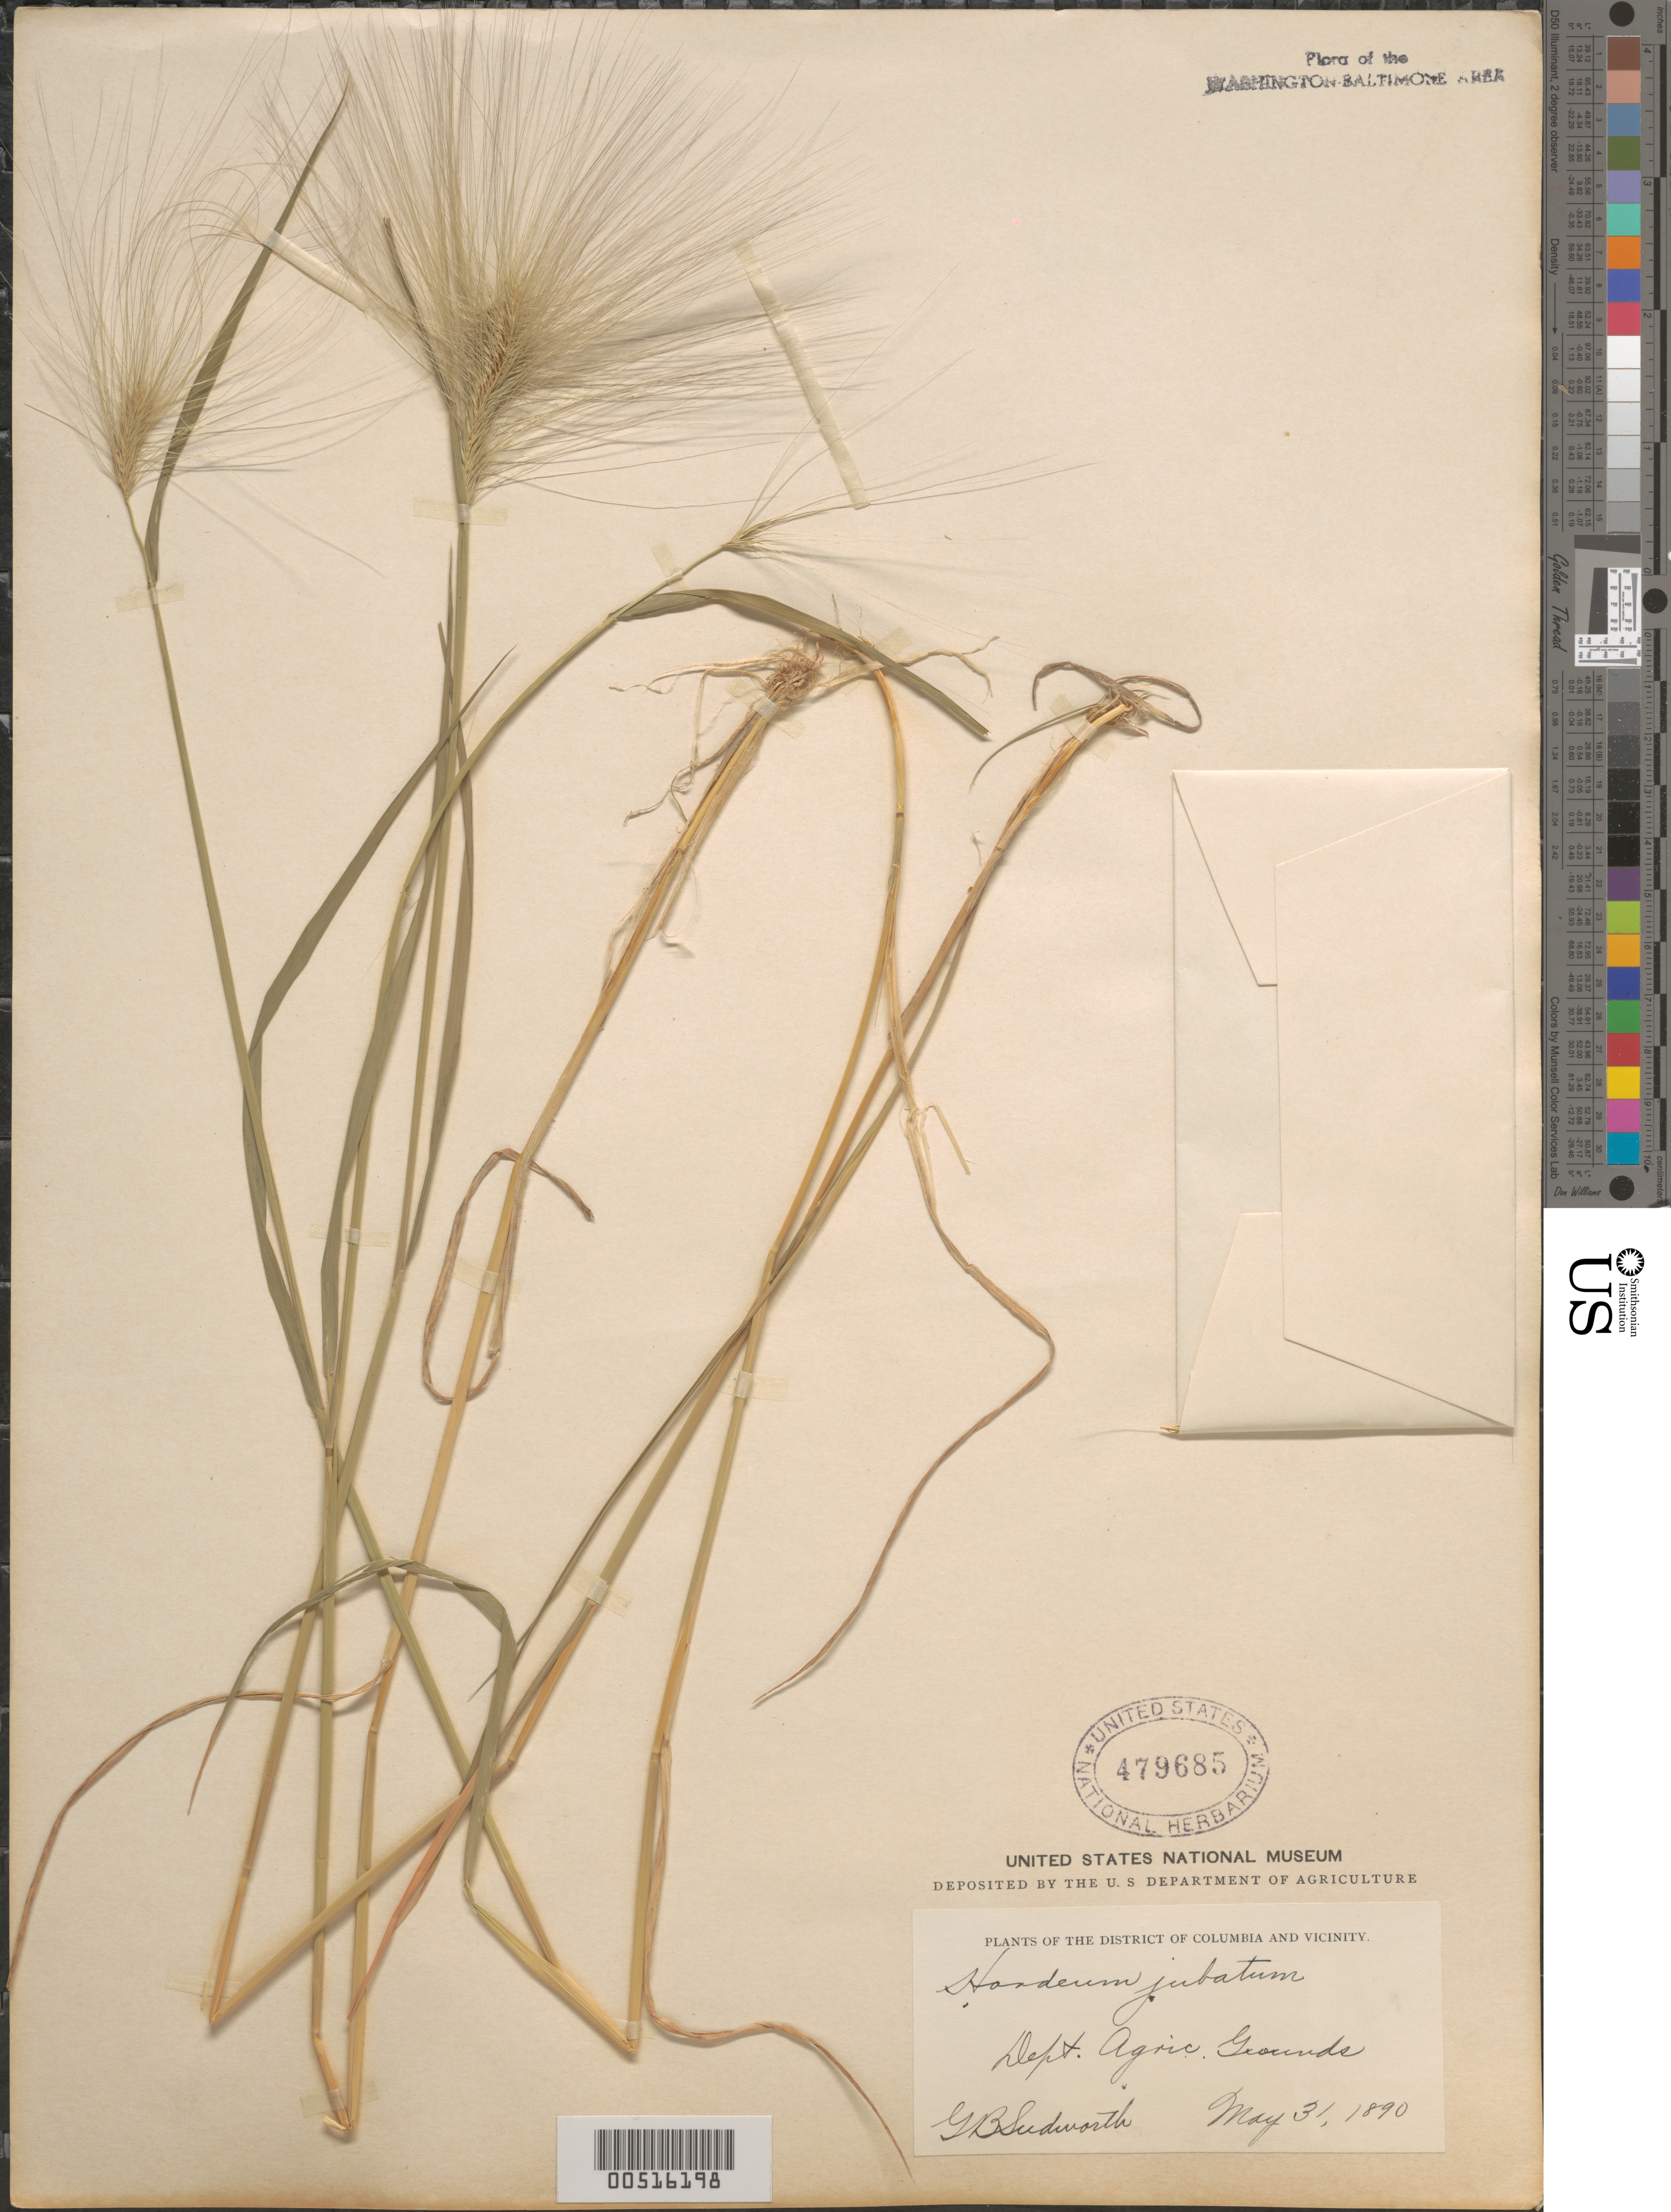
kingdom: Plantae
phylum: Tracheophyta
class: Liliopsida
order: Poales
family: Poaceae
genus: Hordeum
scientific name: Hordeum jubatum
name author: L.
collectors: G. B. Sudworth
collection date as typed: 31 May 1890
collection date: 1890-05-31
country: United States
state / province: District of Columbia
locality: Dept. of Agriculture grounds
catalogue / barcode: US 479685